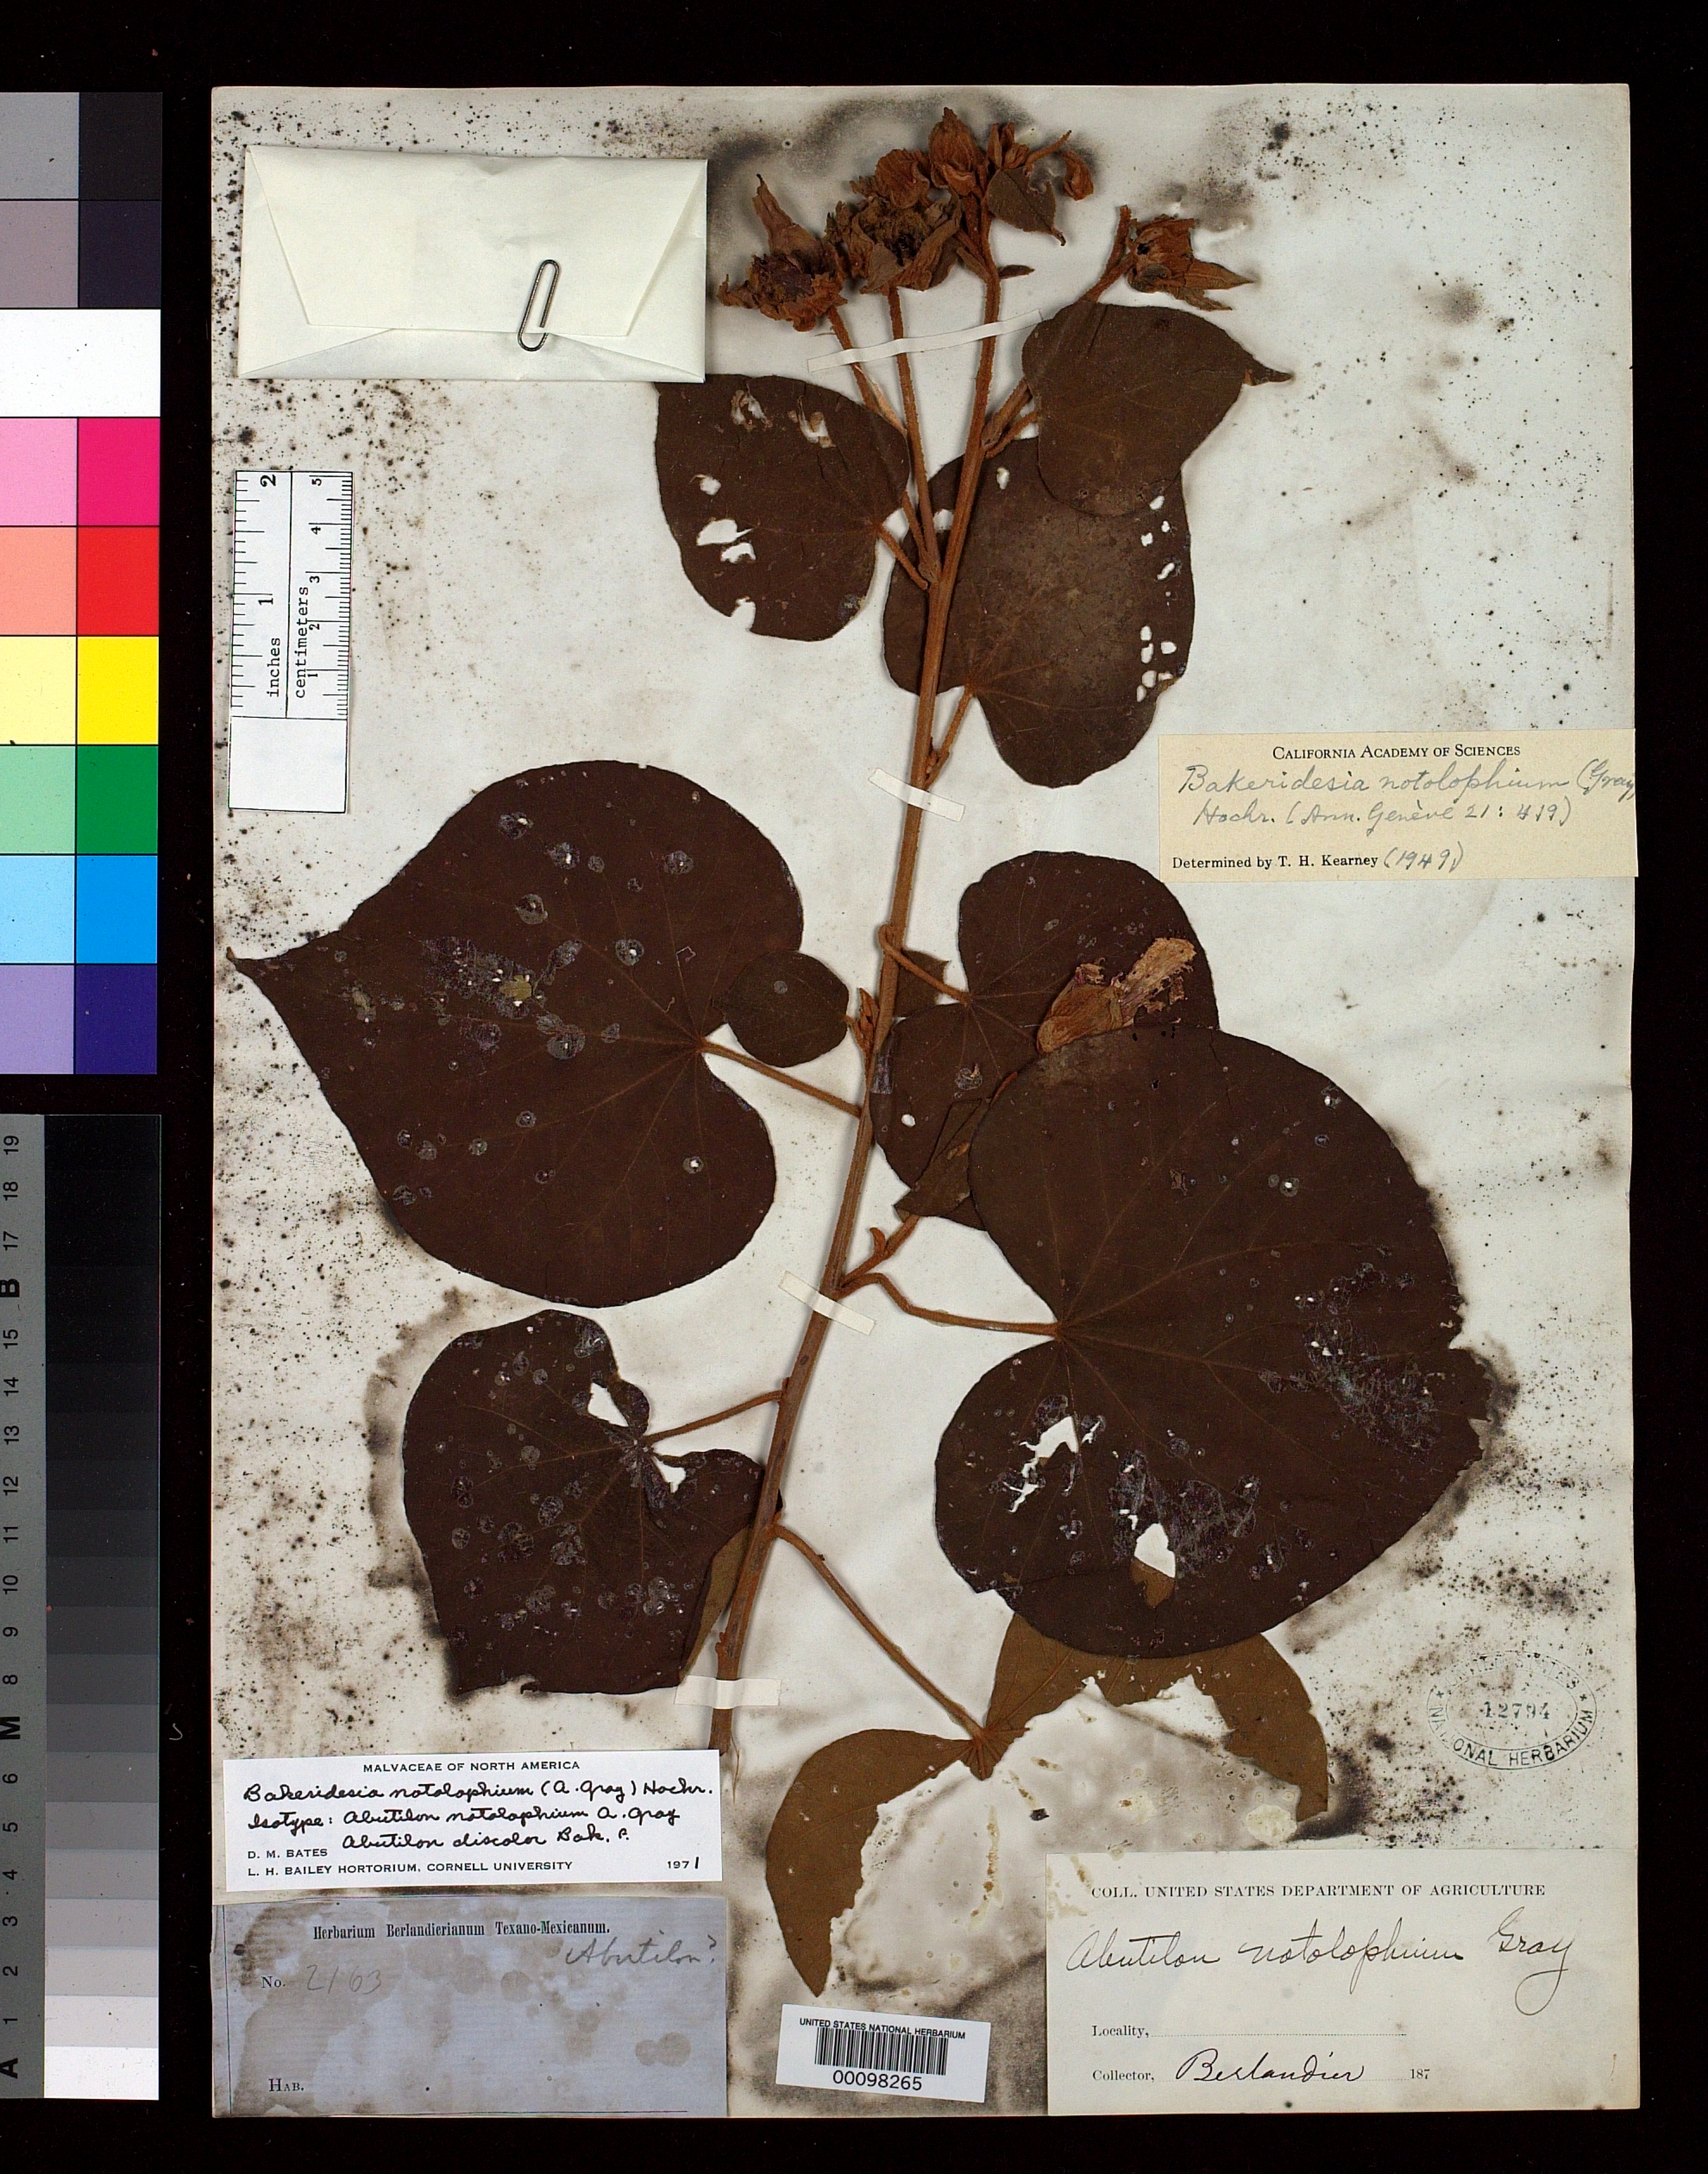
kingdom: Plantae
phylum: Tracheophyta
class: Magnoliopsida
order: Malvales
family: Malvaceae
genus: Abutilon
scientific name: Abutilon notolophium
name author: A. Gray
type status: Isolectotype; Isosyntype; Isotype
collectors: J. L. Berlandier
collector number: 2163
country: Mexico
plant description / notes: Specimen label without data. Protologue, "Hills at Tantoyuca, Mexico, Jan. 1831 ("flores lutei"), coll. Berlandier 743, 2163."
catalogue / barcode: US 12794